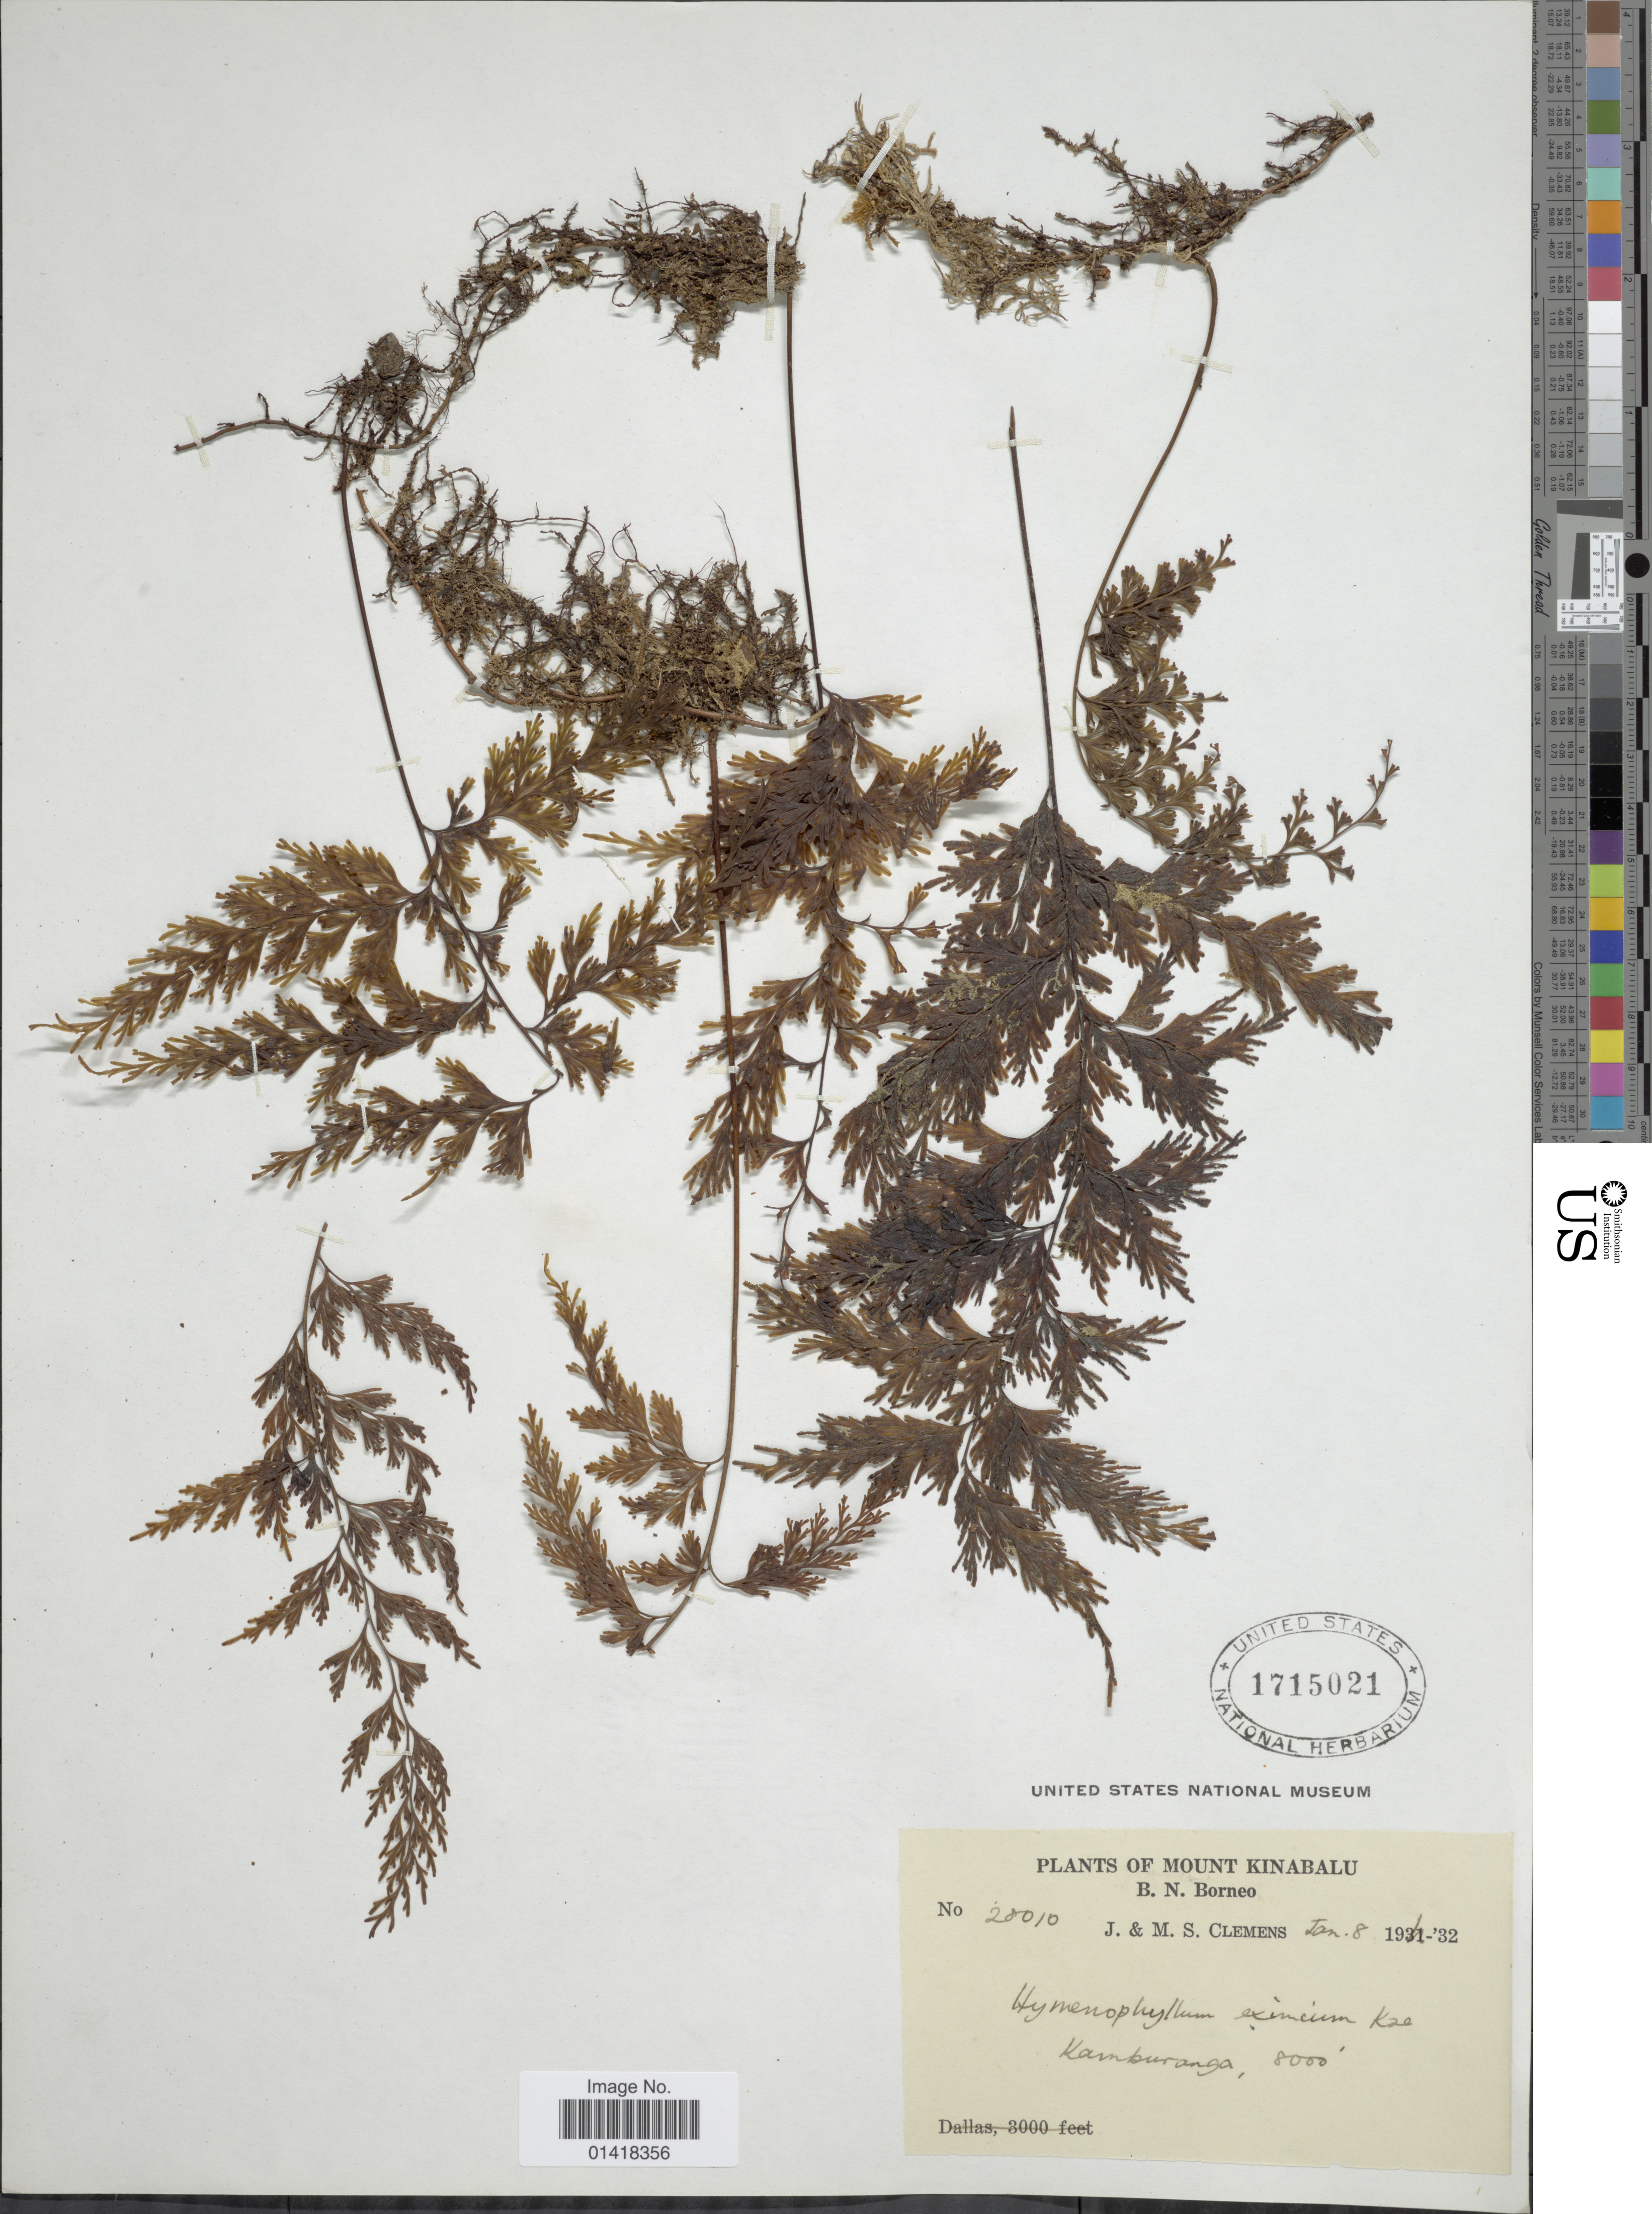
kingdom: Plantae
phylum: Tracheophyta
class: Polypodiopsida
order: Hymenophyllales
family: Hymenophyllaceae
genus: Hymenophyllum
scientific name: Hymenophyllum emarginatum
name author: Sw.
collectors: J. Clemens & M. S. Clemens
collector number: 20010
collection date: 1932-01-08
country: Malaysia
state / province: Sabah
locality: Mount Kinabalu, B.N. Borneo. Kamburanga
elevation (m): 2438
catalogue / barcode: US 1715021